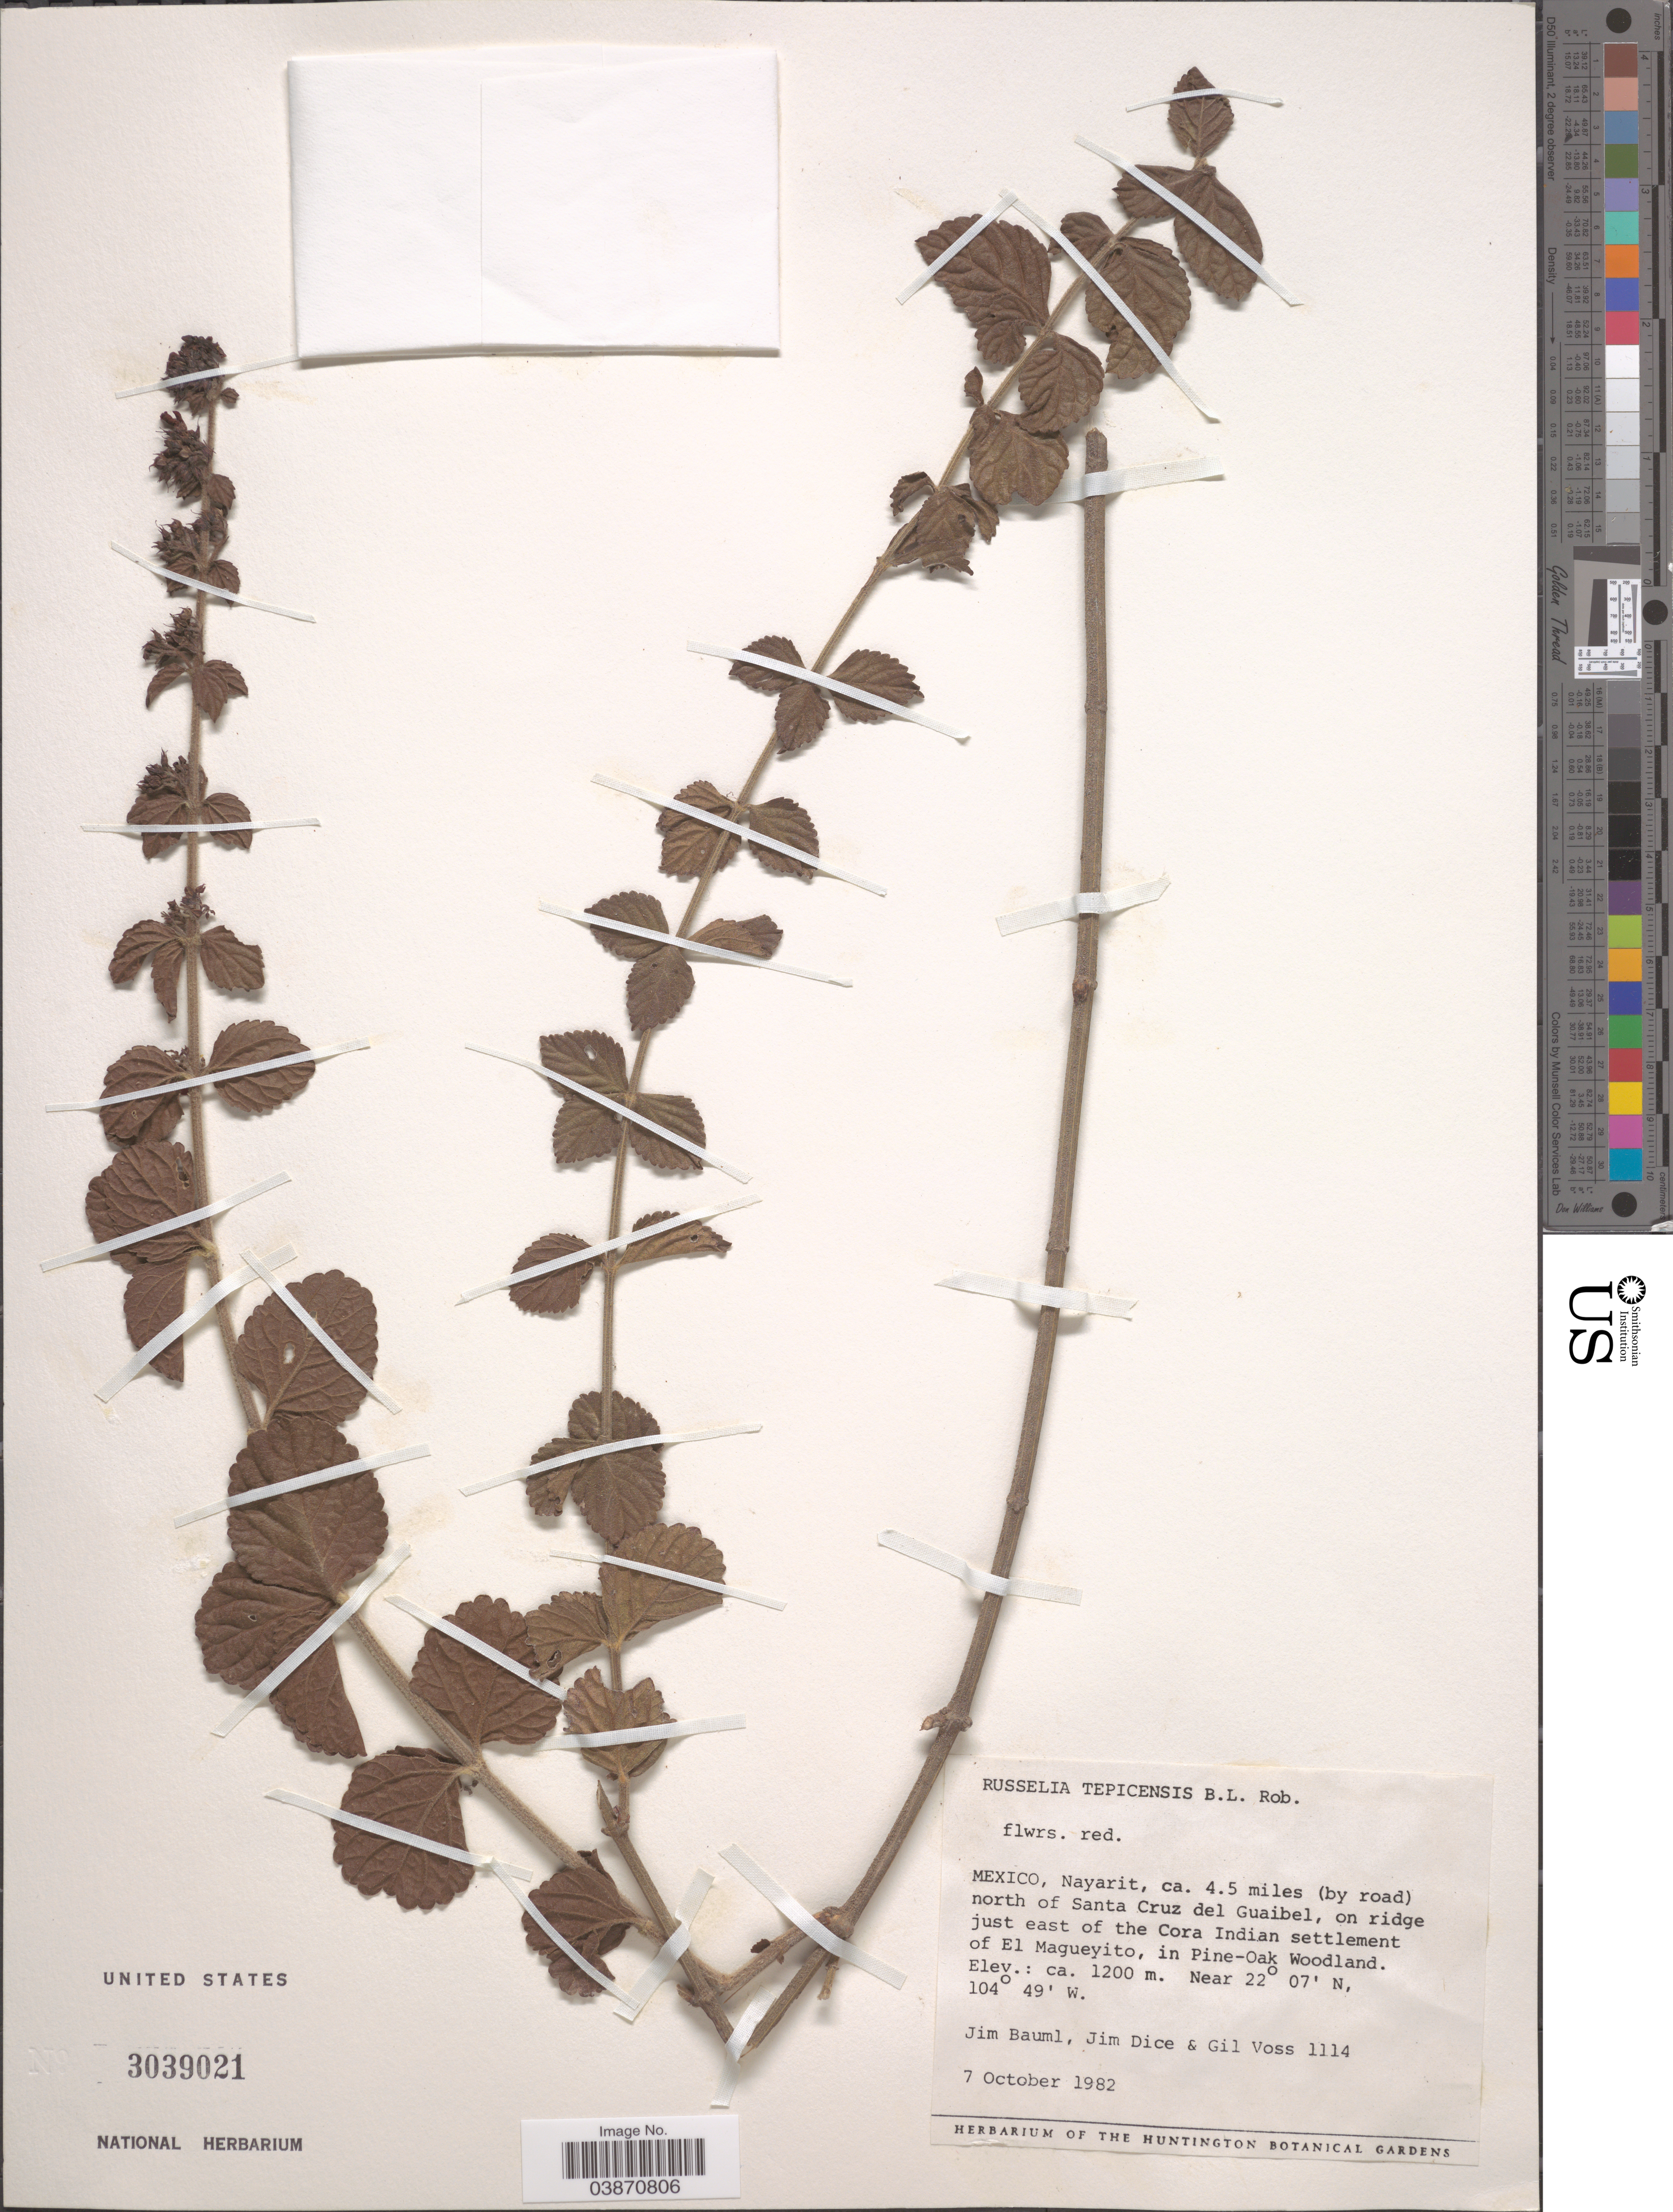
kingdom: Plantae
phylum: Tracheophyta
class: Magnoliopsida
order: Lamiales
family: Plantaginaceae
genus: Russelia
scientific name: Russelia tepicensis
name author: B.L. Rob.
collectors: J. Bauml, J. Dice & G. Voss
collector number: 1114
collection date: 1982-10-07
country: Mexico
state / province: Nayarit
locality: Ca. 4.5 miles (by road) north of Santa Cruz del Guaibel, on ridge just east of the Cora Indian settlement of El Magueyito, in Pine-Oak Woodland.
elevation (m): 1200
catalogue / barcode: US 3039021